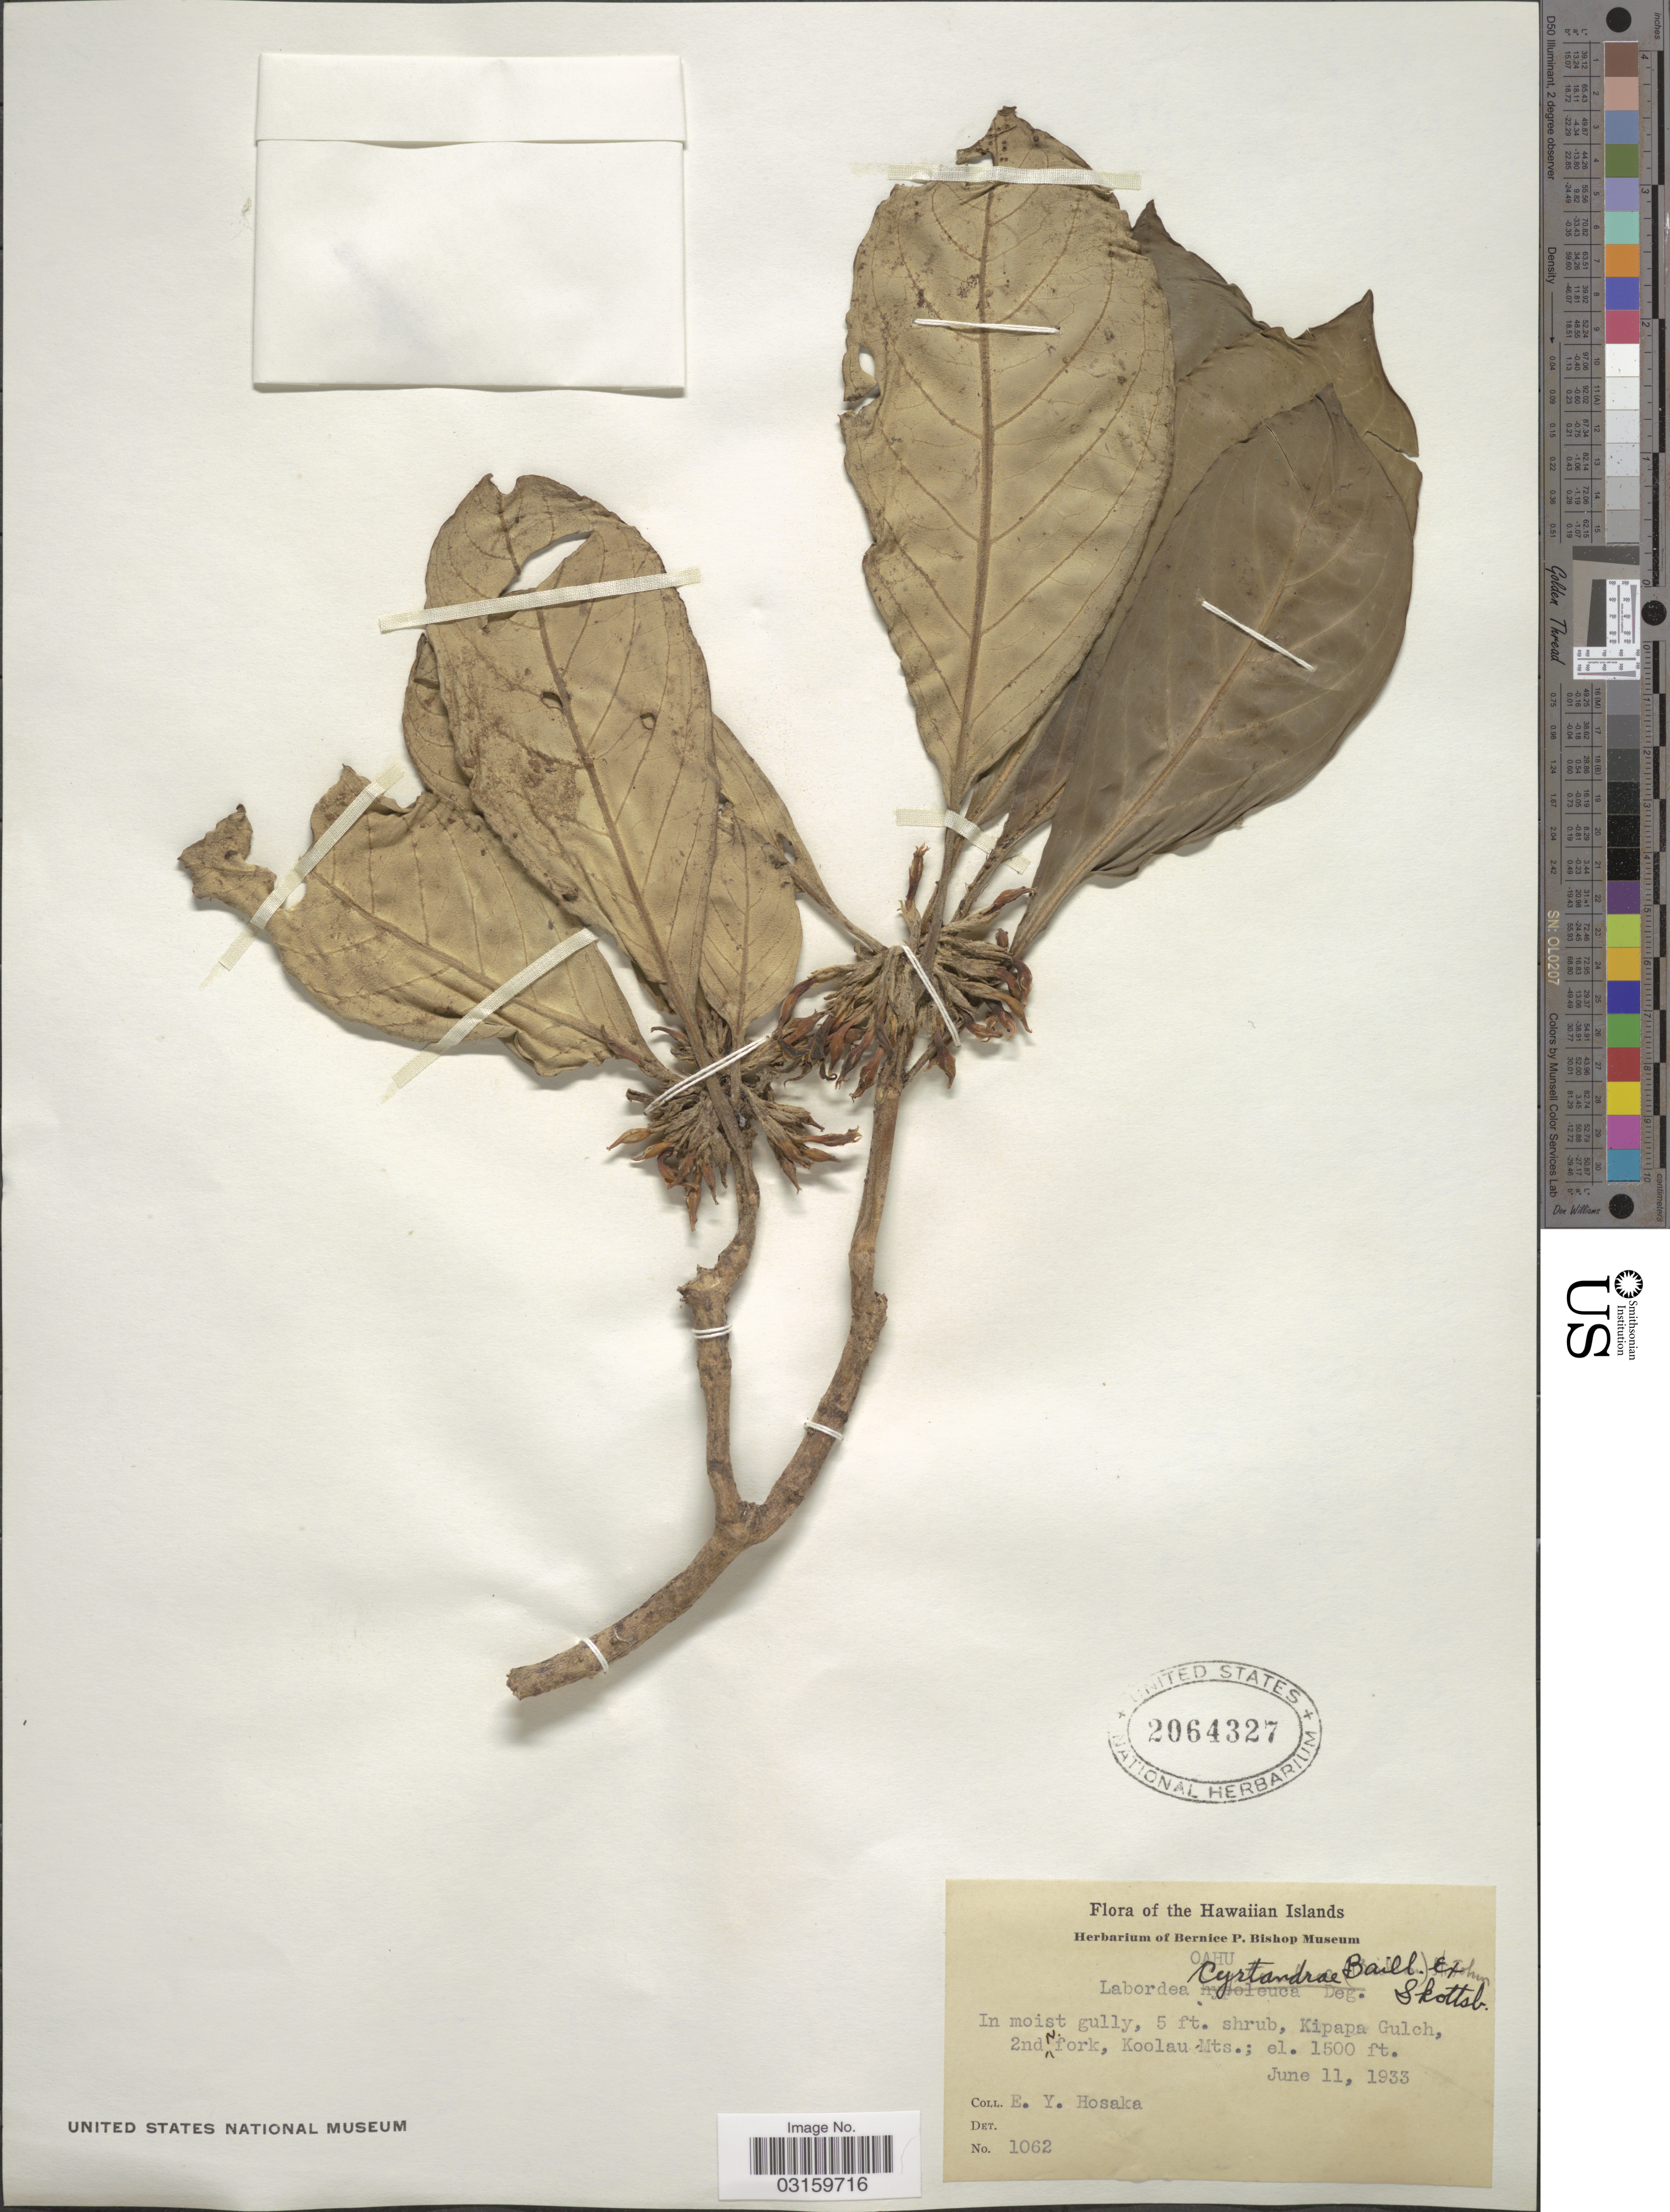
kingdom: Plantae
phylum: Tracheophyta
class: Magnoliopsida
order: Gentianales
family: Loganiaceae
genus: Geniostoma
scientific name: Geniostoma cyrtandrae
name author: Baill.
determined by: Wagner, W. L., (BOT), Smithsonian Institution - National Museum of Natural History (UNITED STATES)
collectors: E. Y. Hosaka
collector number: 1062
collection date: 1933-06-11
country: United States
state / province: Hawaii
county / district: Honolulu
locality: Hawaiian Islands, Oahu, Kipapa Gulch, 2nd N. fork, Koolau Mts.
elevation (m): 457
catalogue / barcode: US 2064327